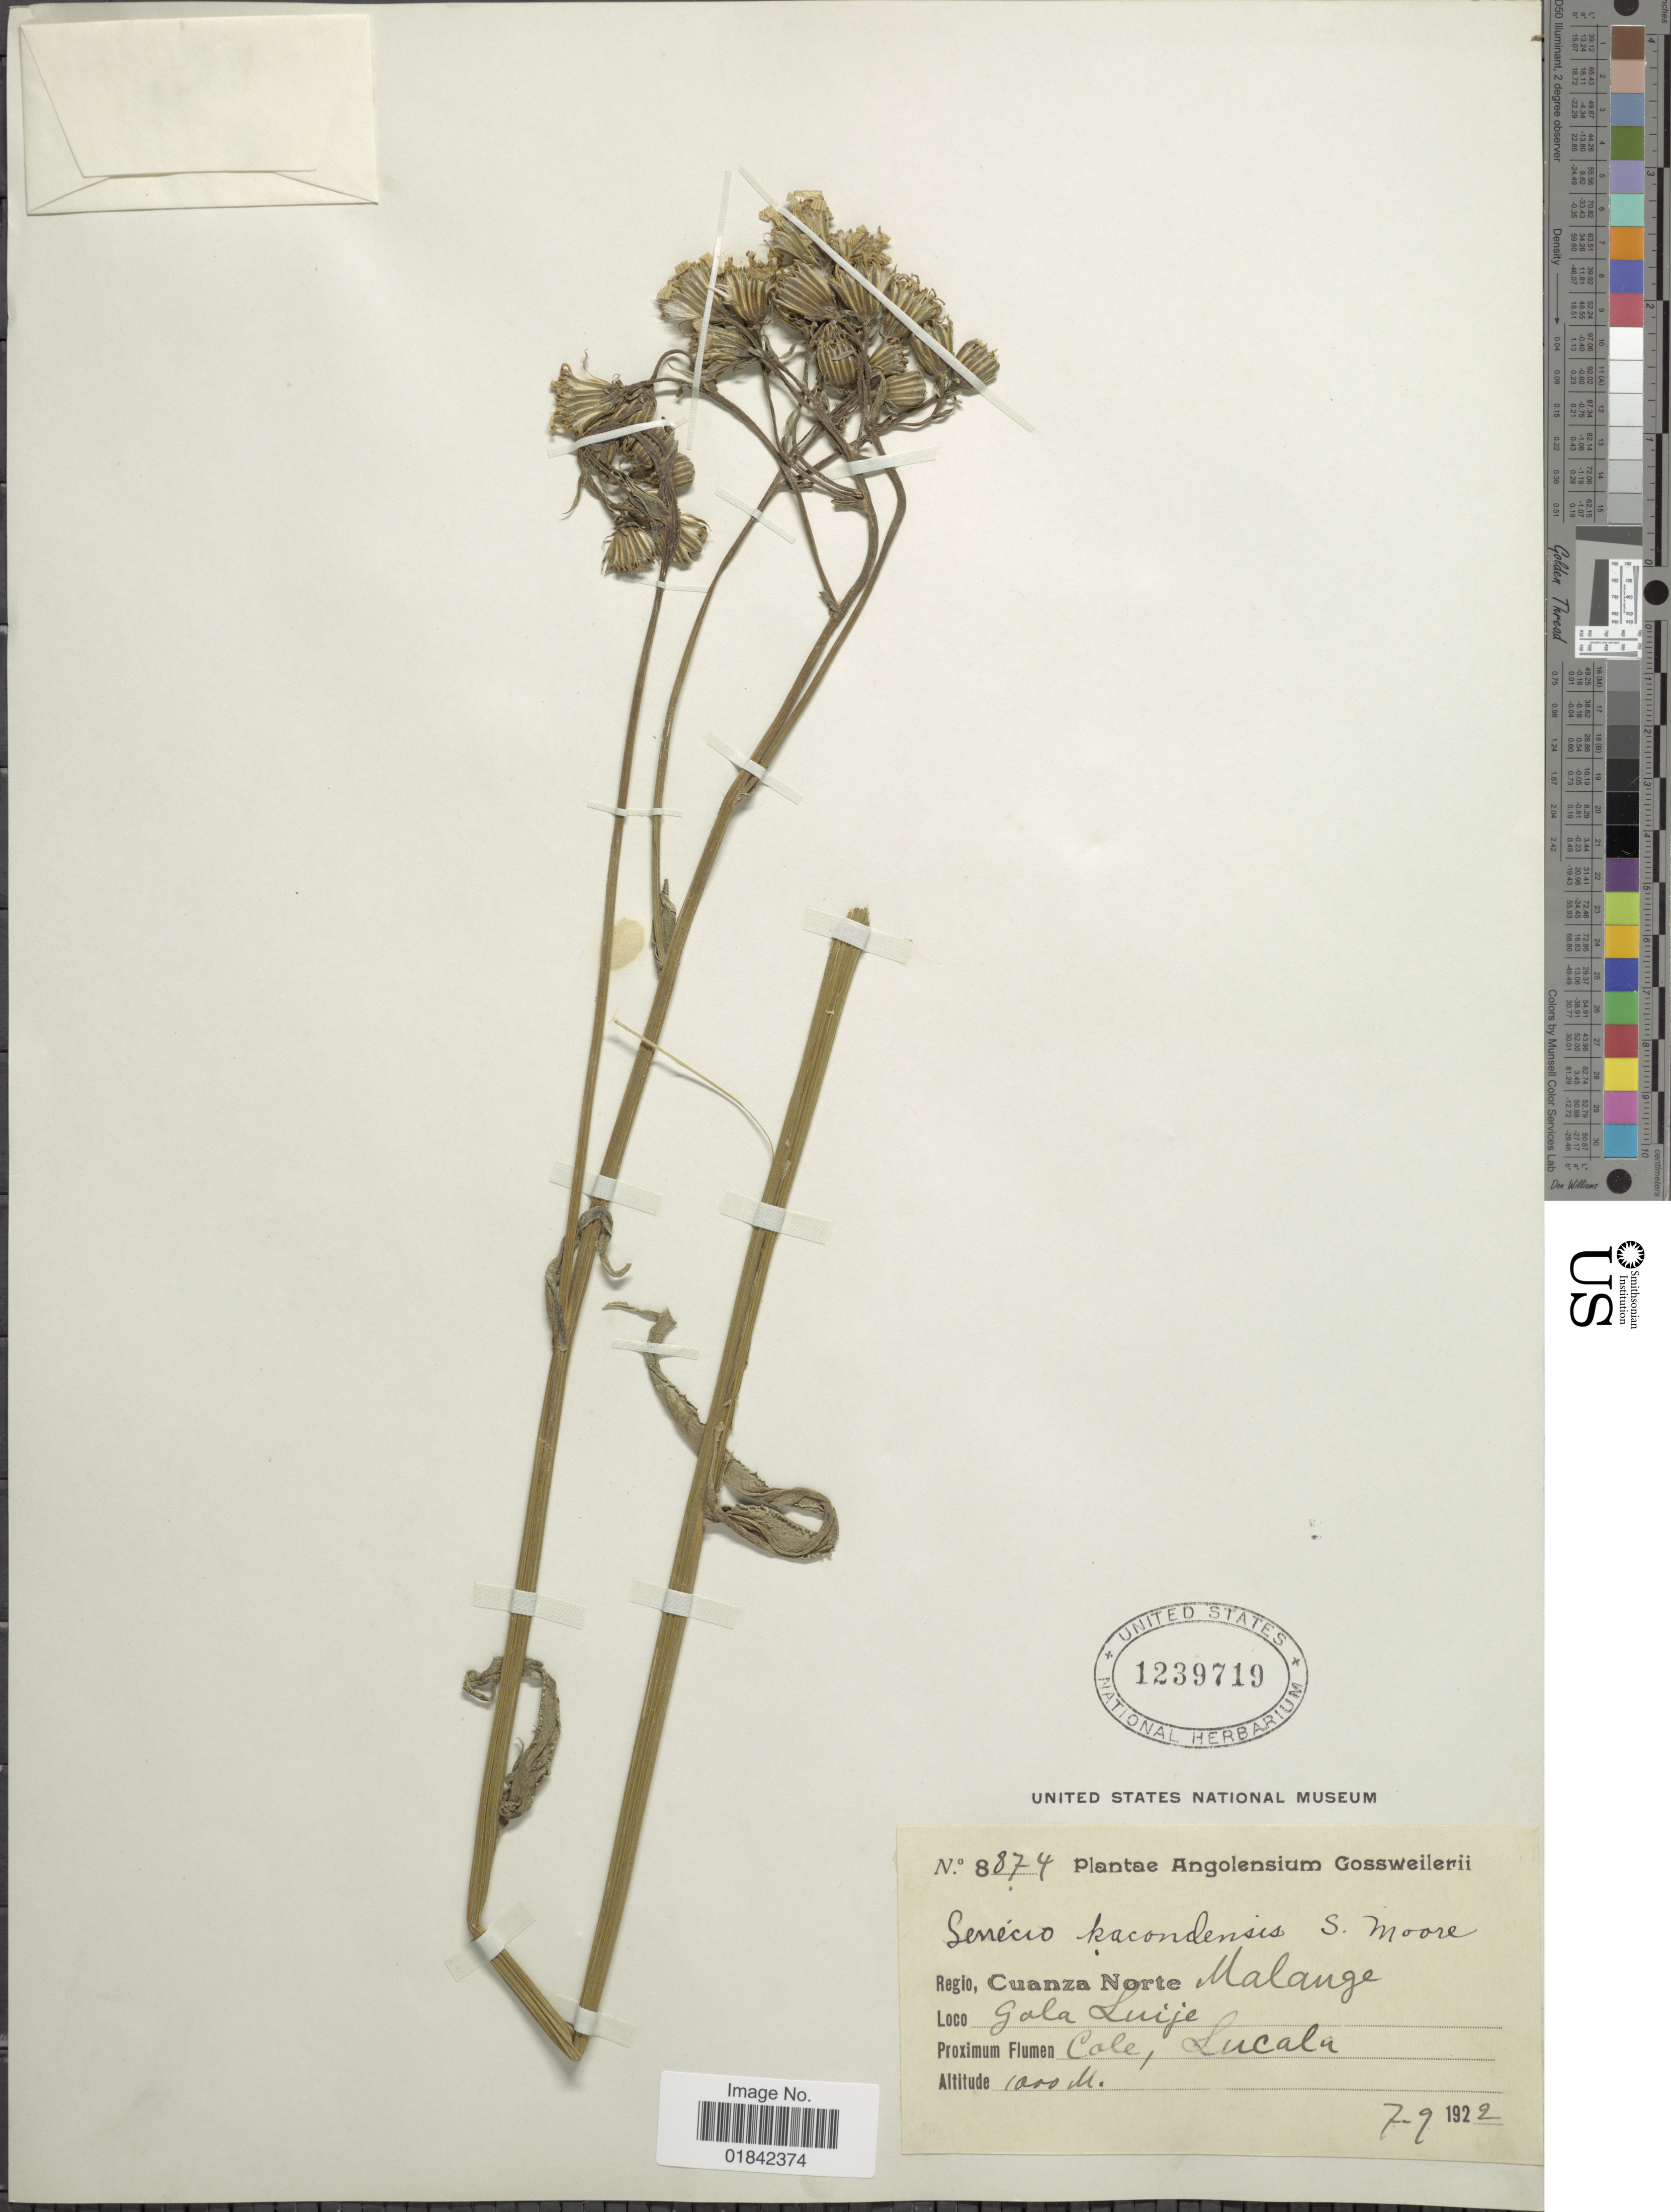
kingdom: Plantae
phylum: Tracheophyta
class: Magnoliopsida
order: Asterales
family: Asteraceae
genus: Senecio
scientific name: Senecio kakondensis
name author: S. Moore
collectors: Gossweiler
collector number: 8874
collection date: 1922-09-07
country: Angola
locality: Cuanza Norte, Malange, Gala Luije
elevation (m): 1000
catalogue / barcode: US 1239719